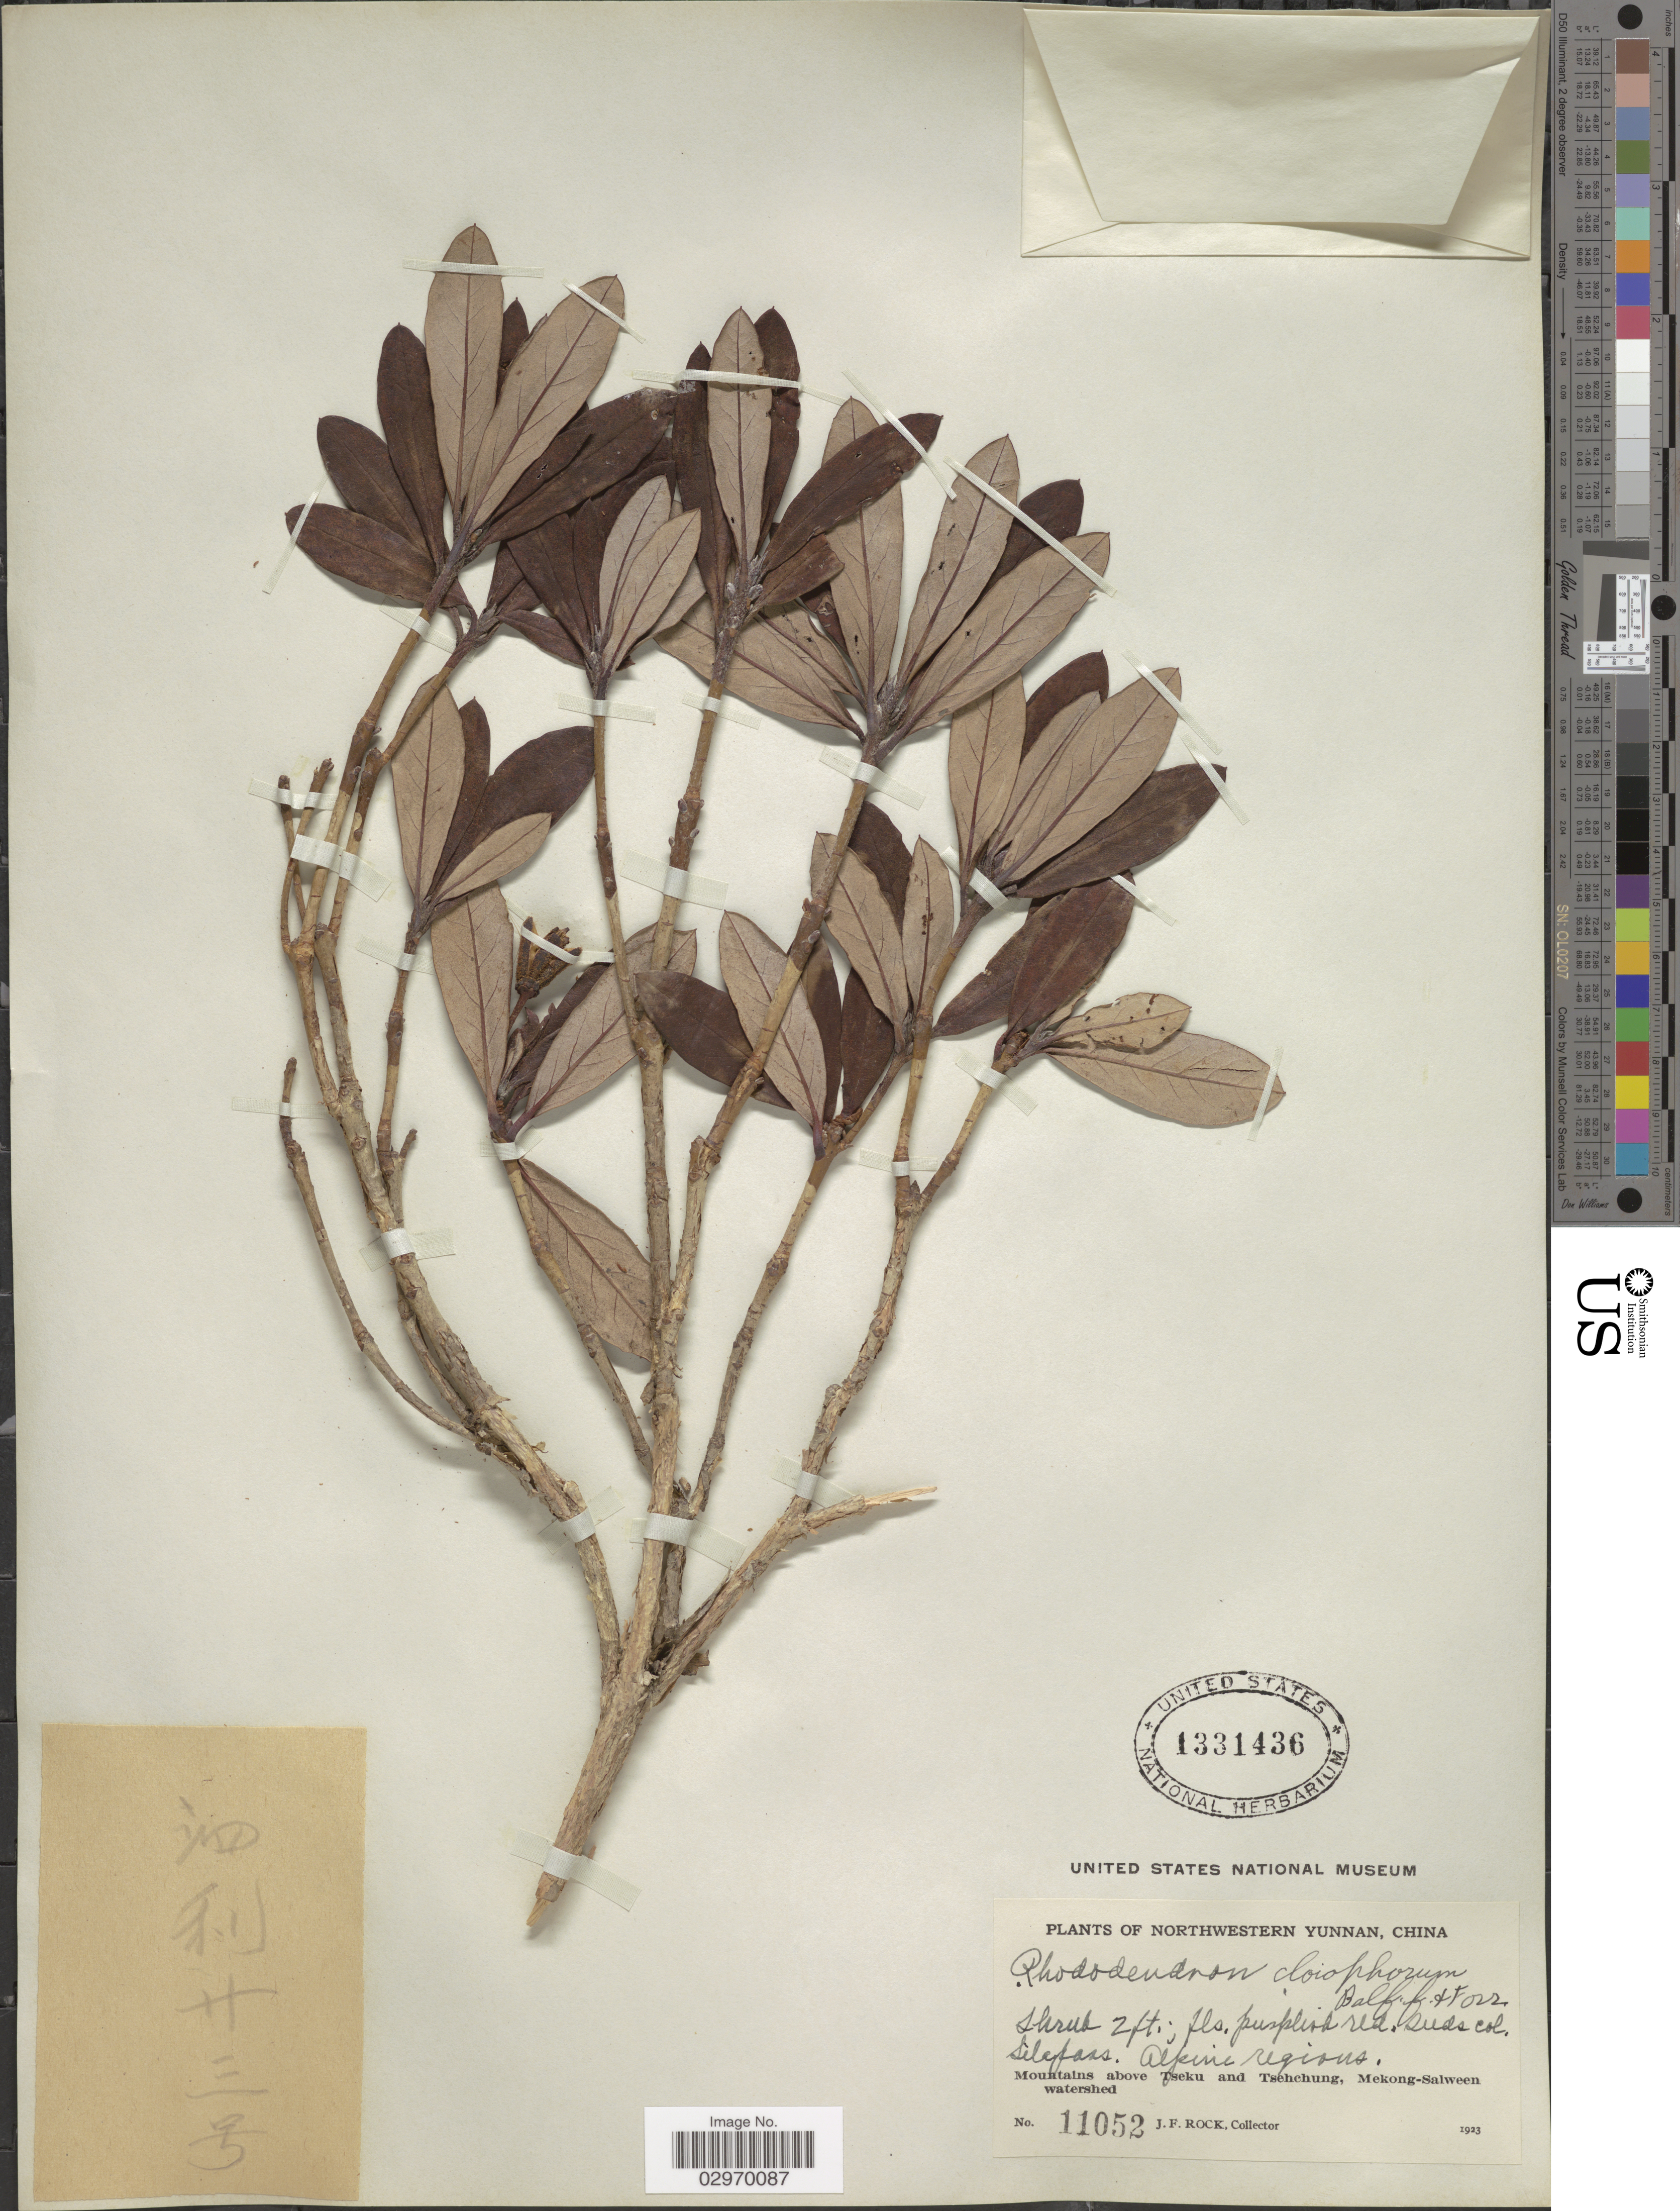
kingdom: Plantae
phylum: Tracheophyta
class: Magnoliopsida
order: Ericales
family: Ericaceae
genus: Rhododendron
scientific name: Rhododendron cloiophorum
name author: Balf. f. & Forrest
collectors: J. Rock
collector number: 11052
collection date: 1923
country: China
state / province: Yunnan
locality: Northwestern Yunnan. Alpine regions. Mountains above Tseku and Tsehchung, Mekong-Salween watershed.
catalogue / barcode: US 1331436